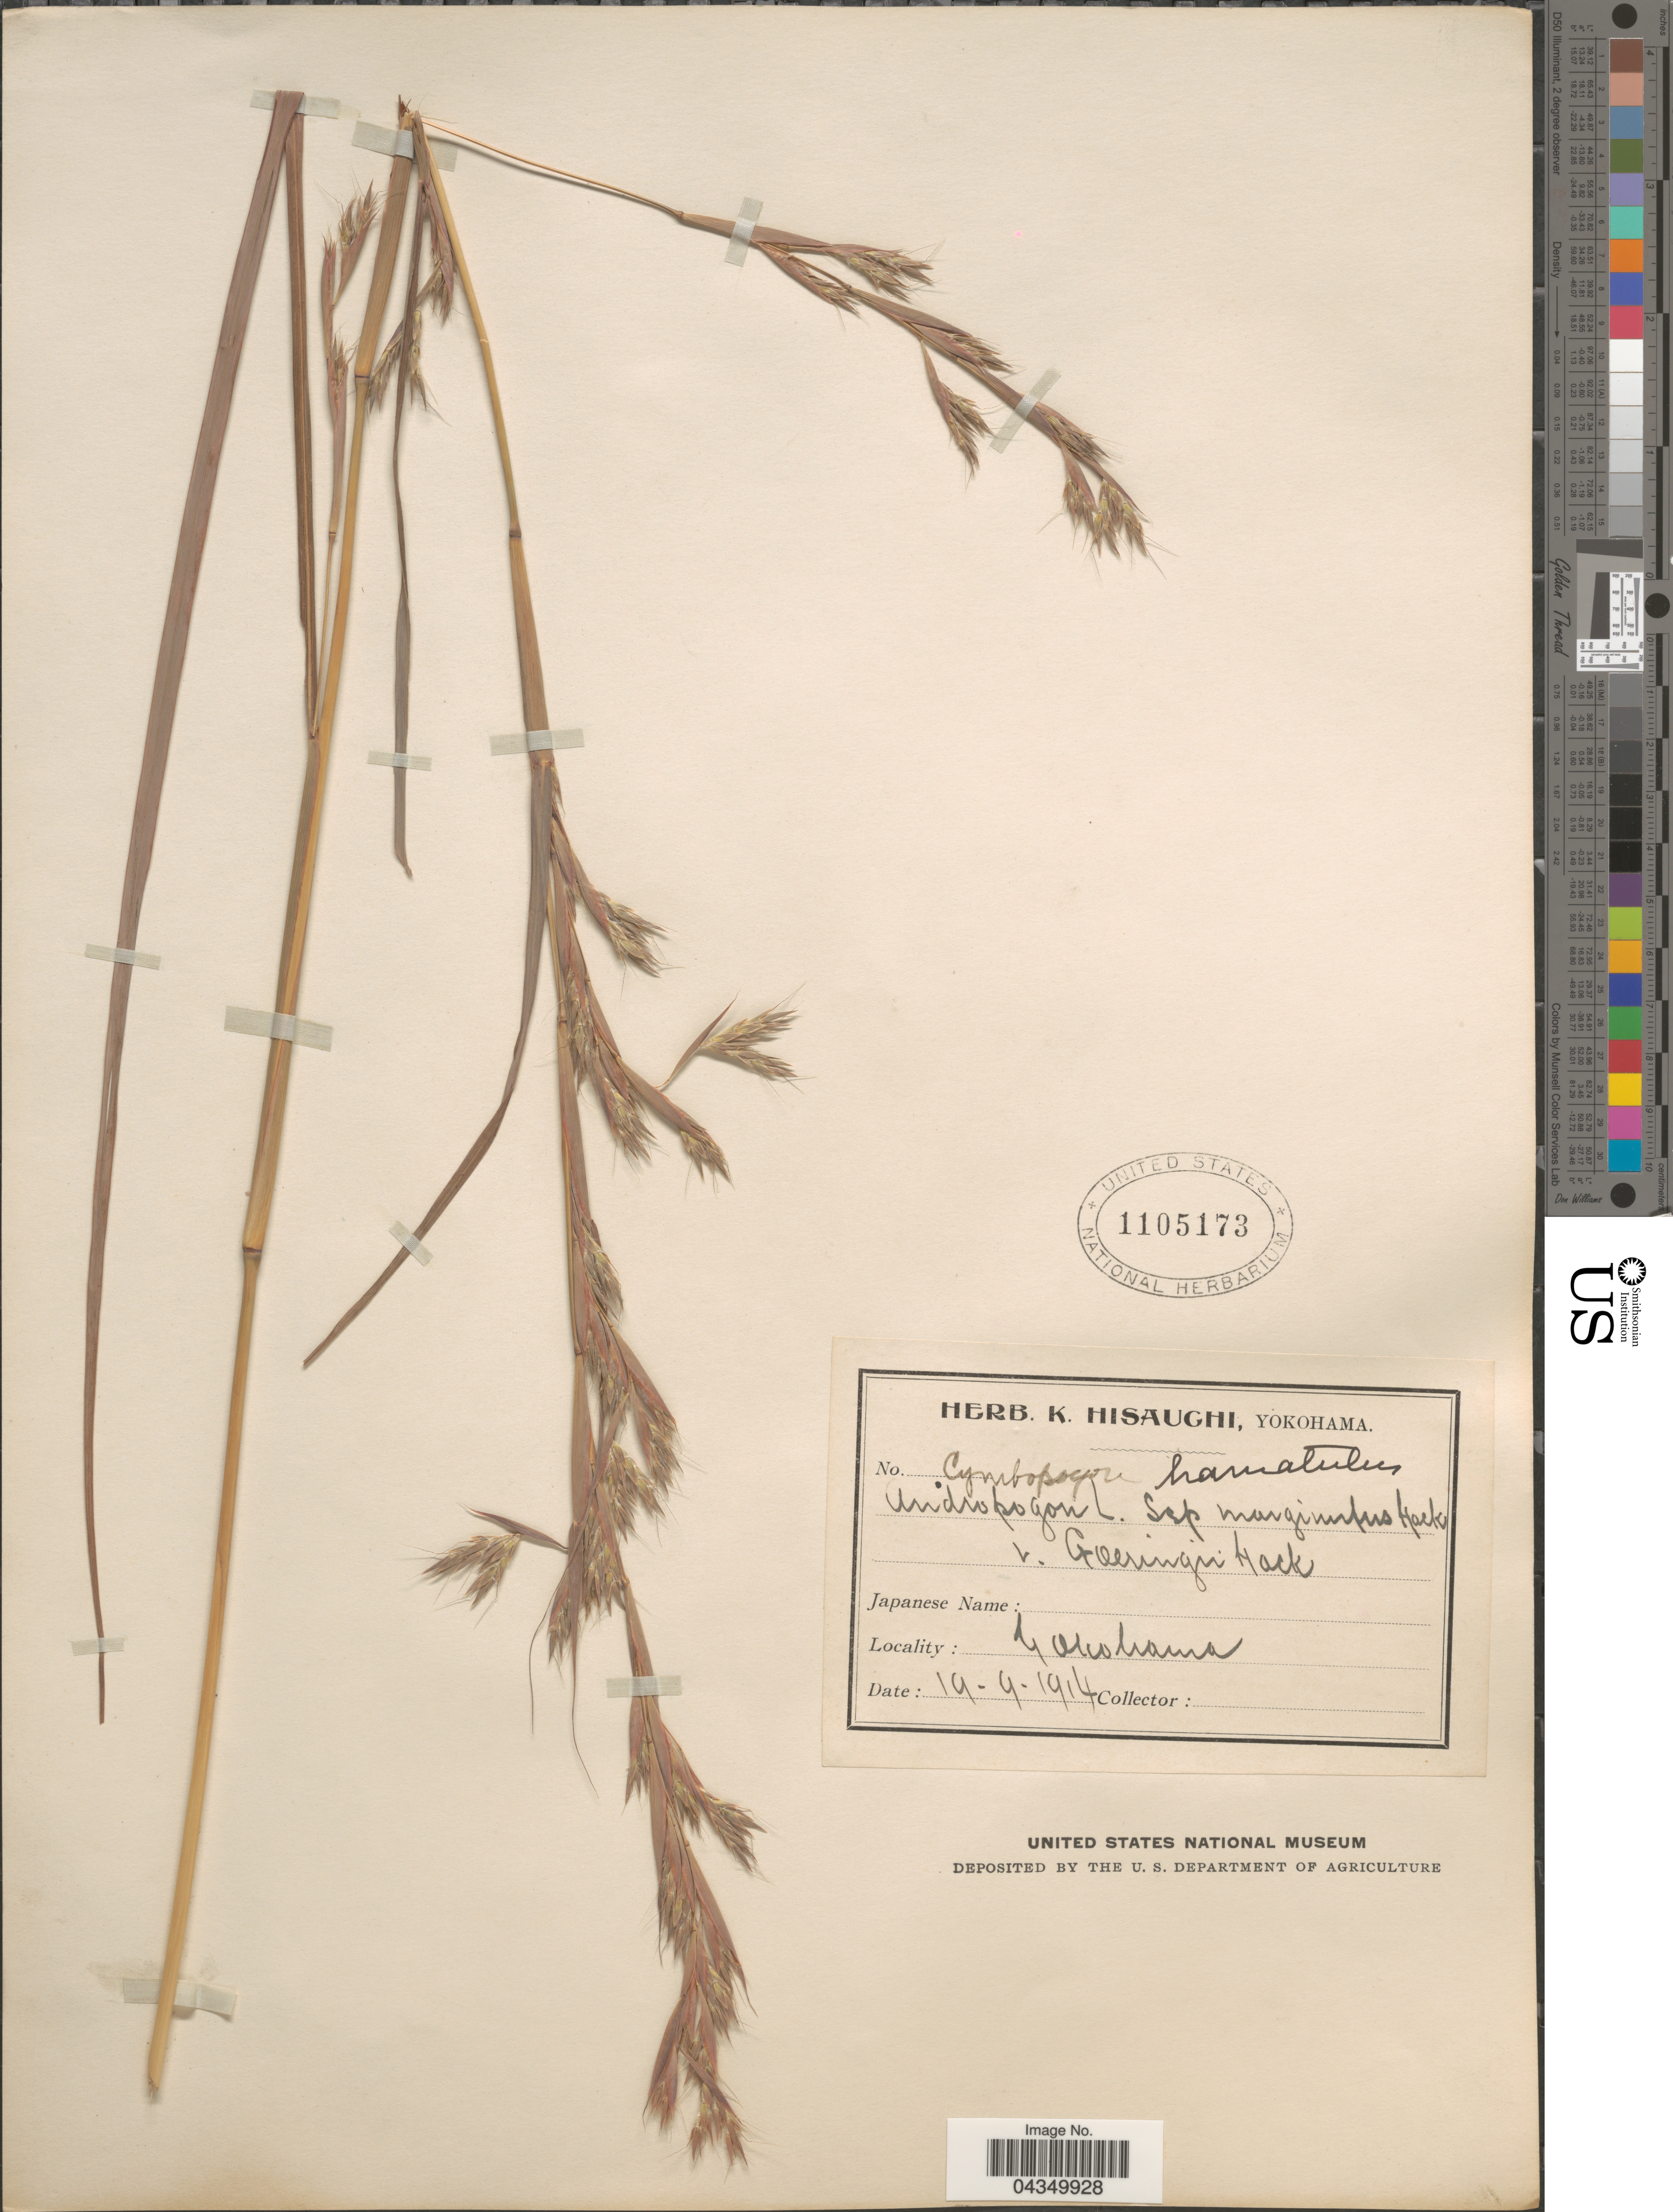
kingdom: Plantae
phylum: Tracheophyta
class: Liliopsida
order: Poales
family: Poaceae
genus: Cymbopogon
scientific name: Cymbopogon goeringii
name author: A. Camus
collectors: Ex herb. K. Hisaughi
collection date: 1914-09-19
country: Japan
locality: Yokohama.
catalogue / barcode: US 1105173